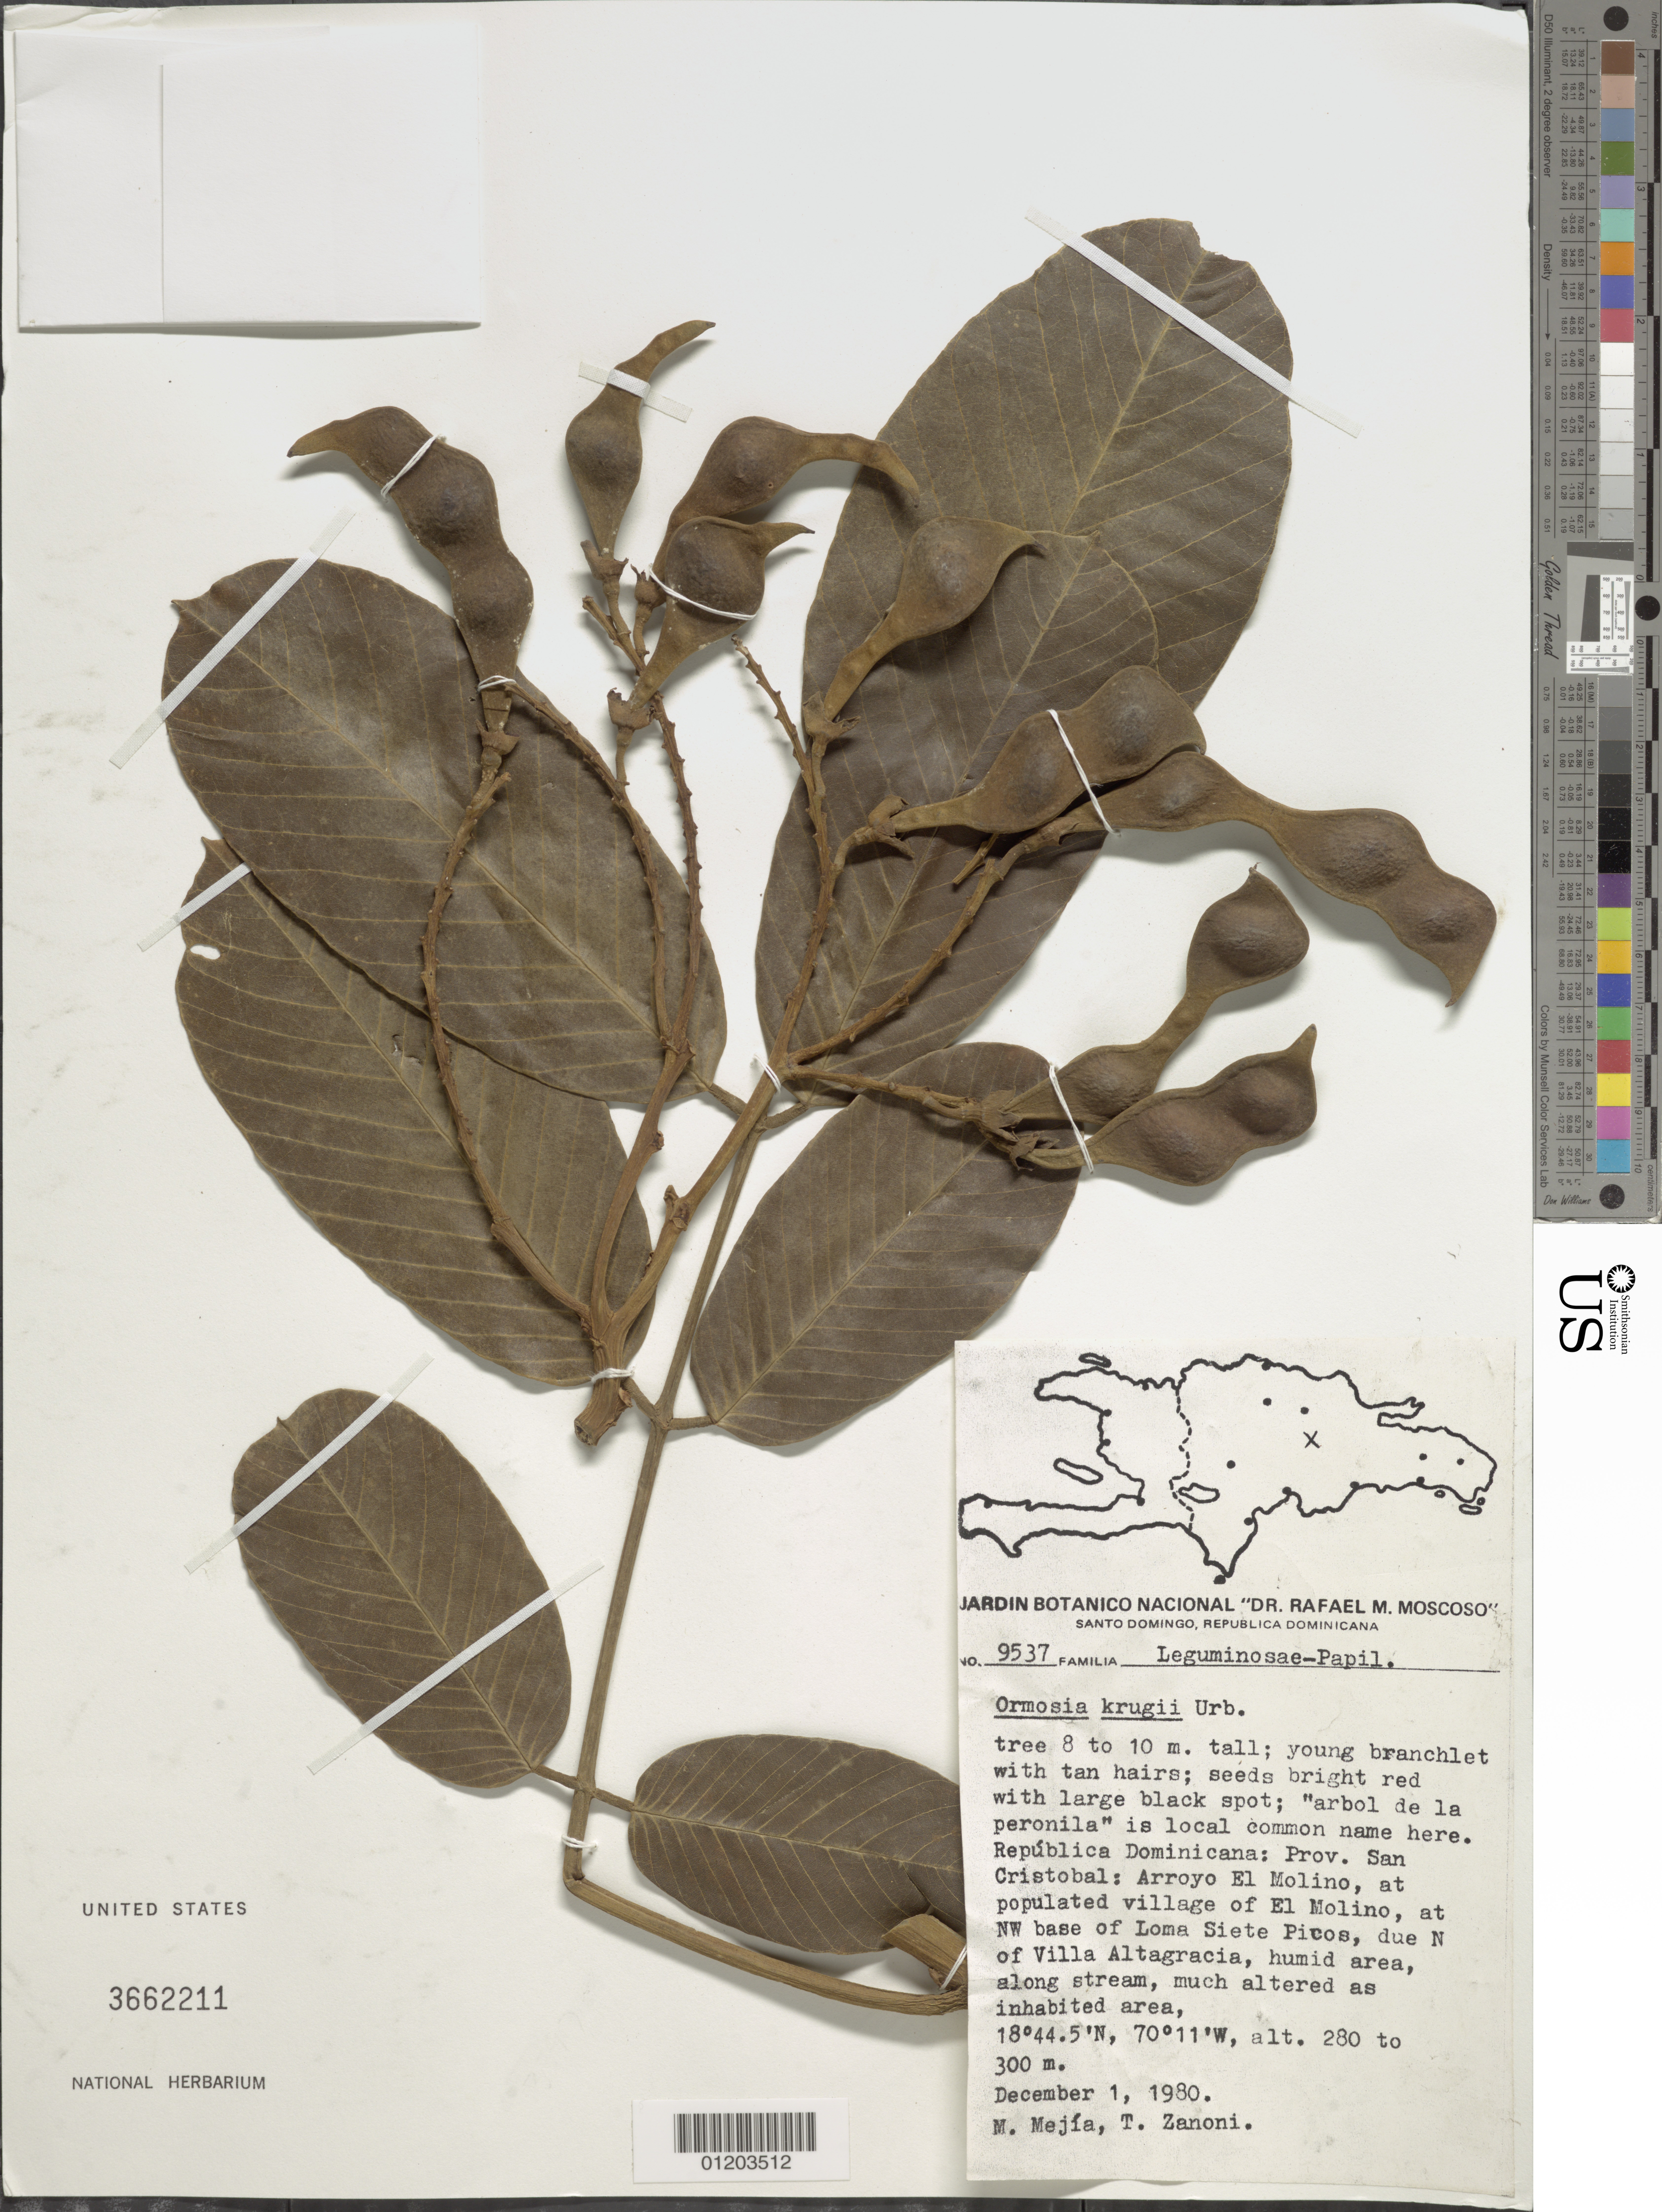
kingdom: Plantae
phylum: Tracheophyta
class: Magnoliopsida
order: Fabales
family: Fabaceae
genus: Ormosia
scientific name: Ormosia krugii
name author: Urb.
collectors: M. Mejia & T. A. Zanoni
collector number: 9537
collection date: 1980-12-01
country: Dominican Republic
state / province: San Cristóbal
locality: Arroyo El Molino, at NW base of Loma Siete Picos, due N of Villa Altagracia.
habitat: Humid area, along stream, much altered as inhabited area.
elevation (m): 280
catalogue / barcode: US 3662211